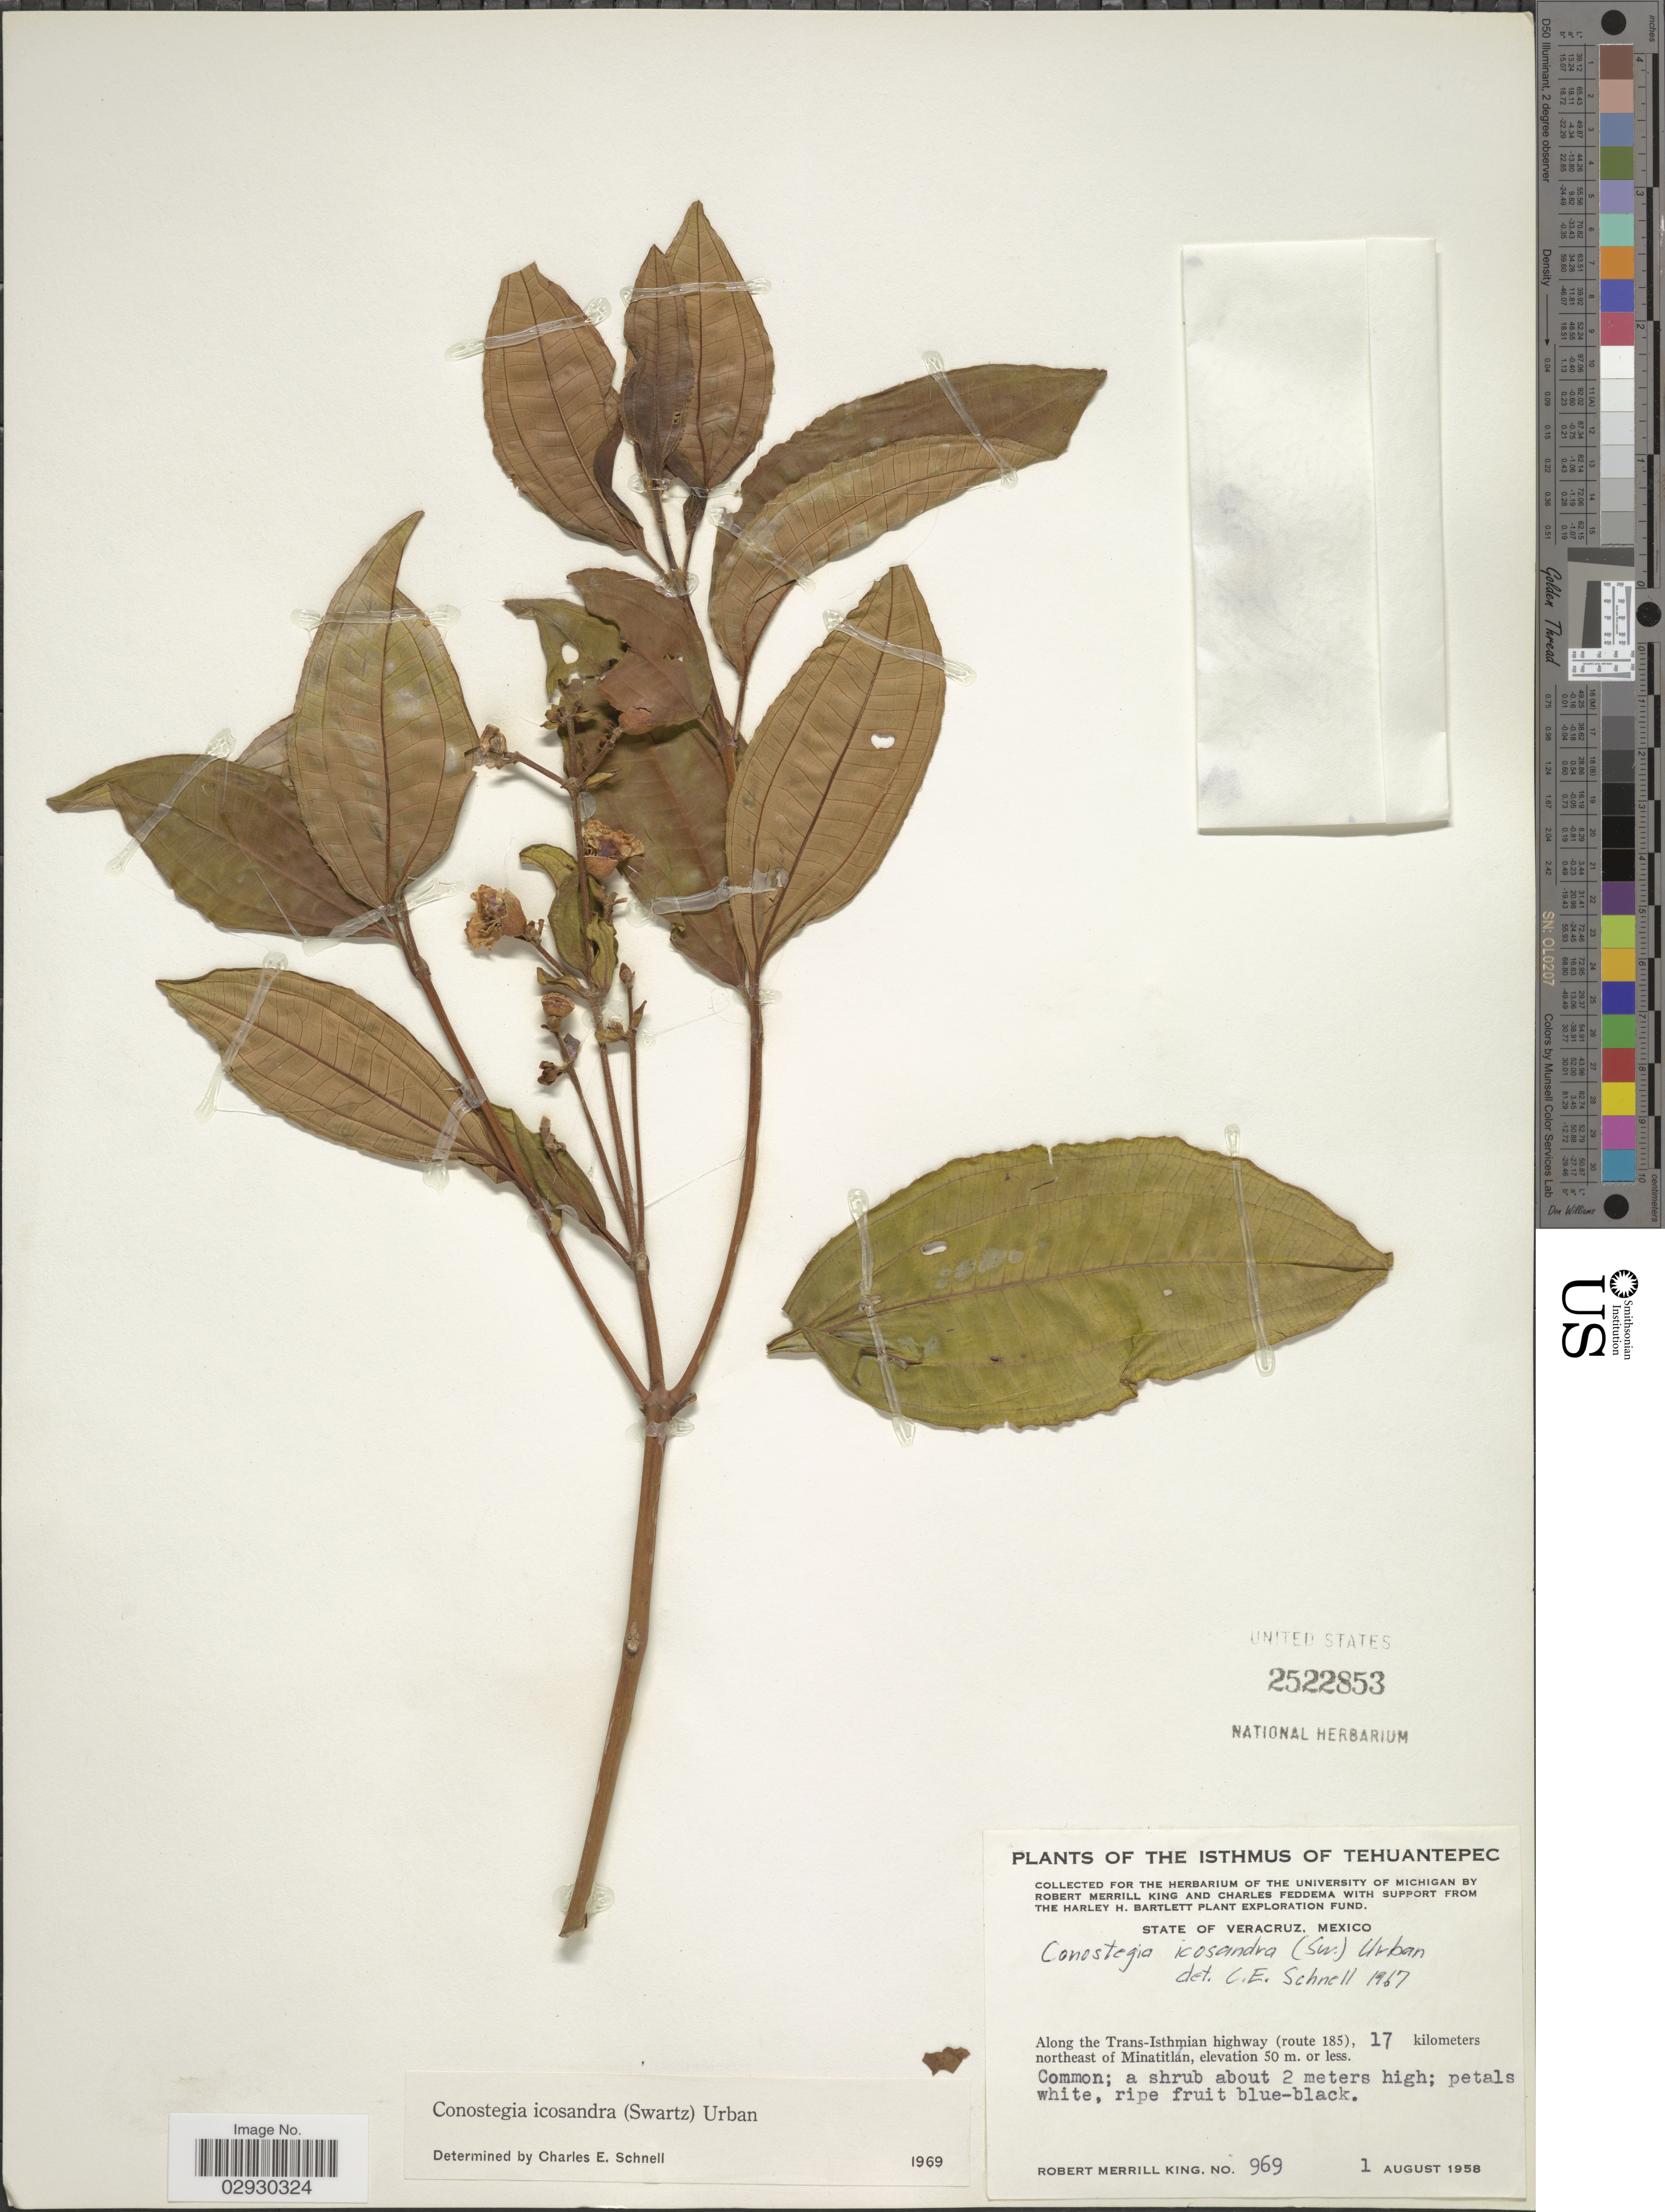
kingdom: Plantae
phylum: Tracheophyta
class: Magnoliopsida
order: Myrtales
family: Melastomataceae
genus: Conostegia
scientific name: Conostegia icosandra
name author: (Sw.) Urb.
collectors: R. M. King & C. Feddema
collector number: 969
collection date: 1958-08-01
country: Mexico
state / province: Veracruz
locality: Isthmus of Tehuantepec. State of Veracruz. Along the Trans-Istmian highway (route 185), 17 kilometers northeast of Minatitlán.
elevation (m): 50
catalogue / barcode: US 2522853